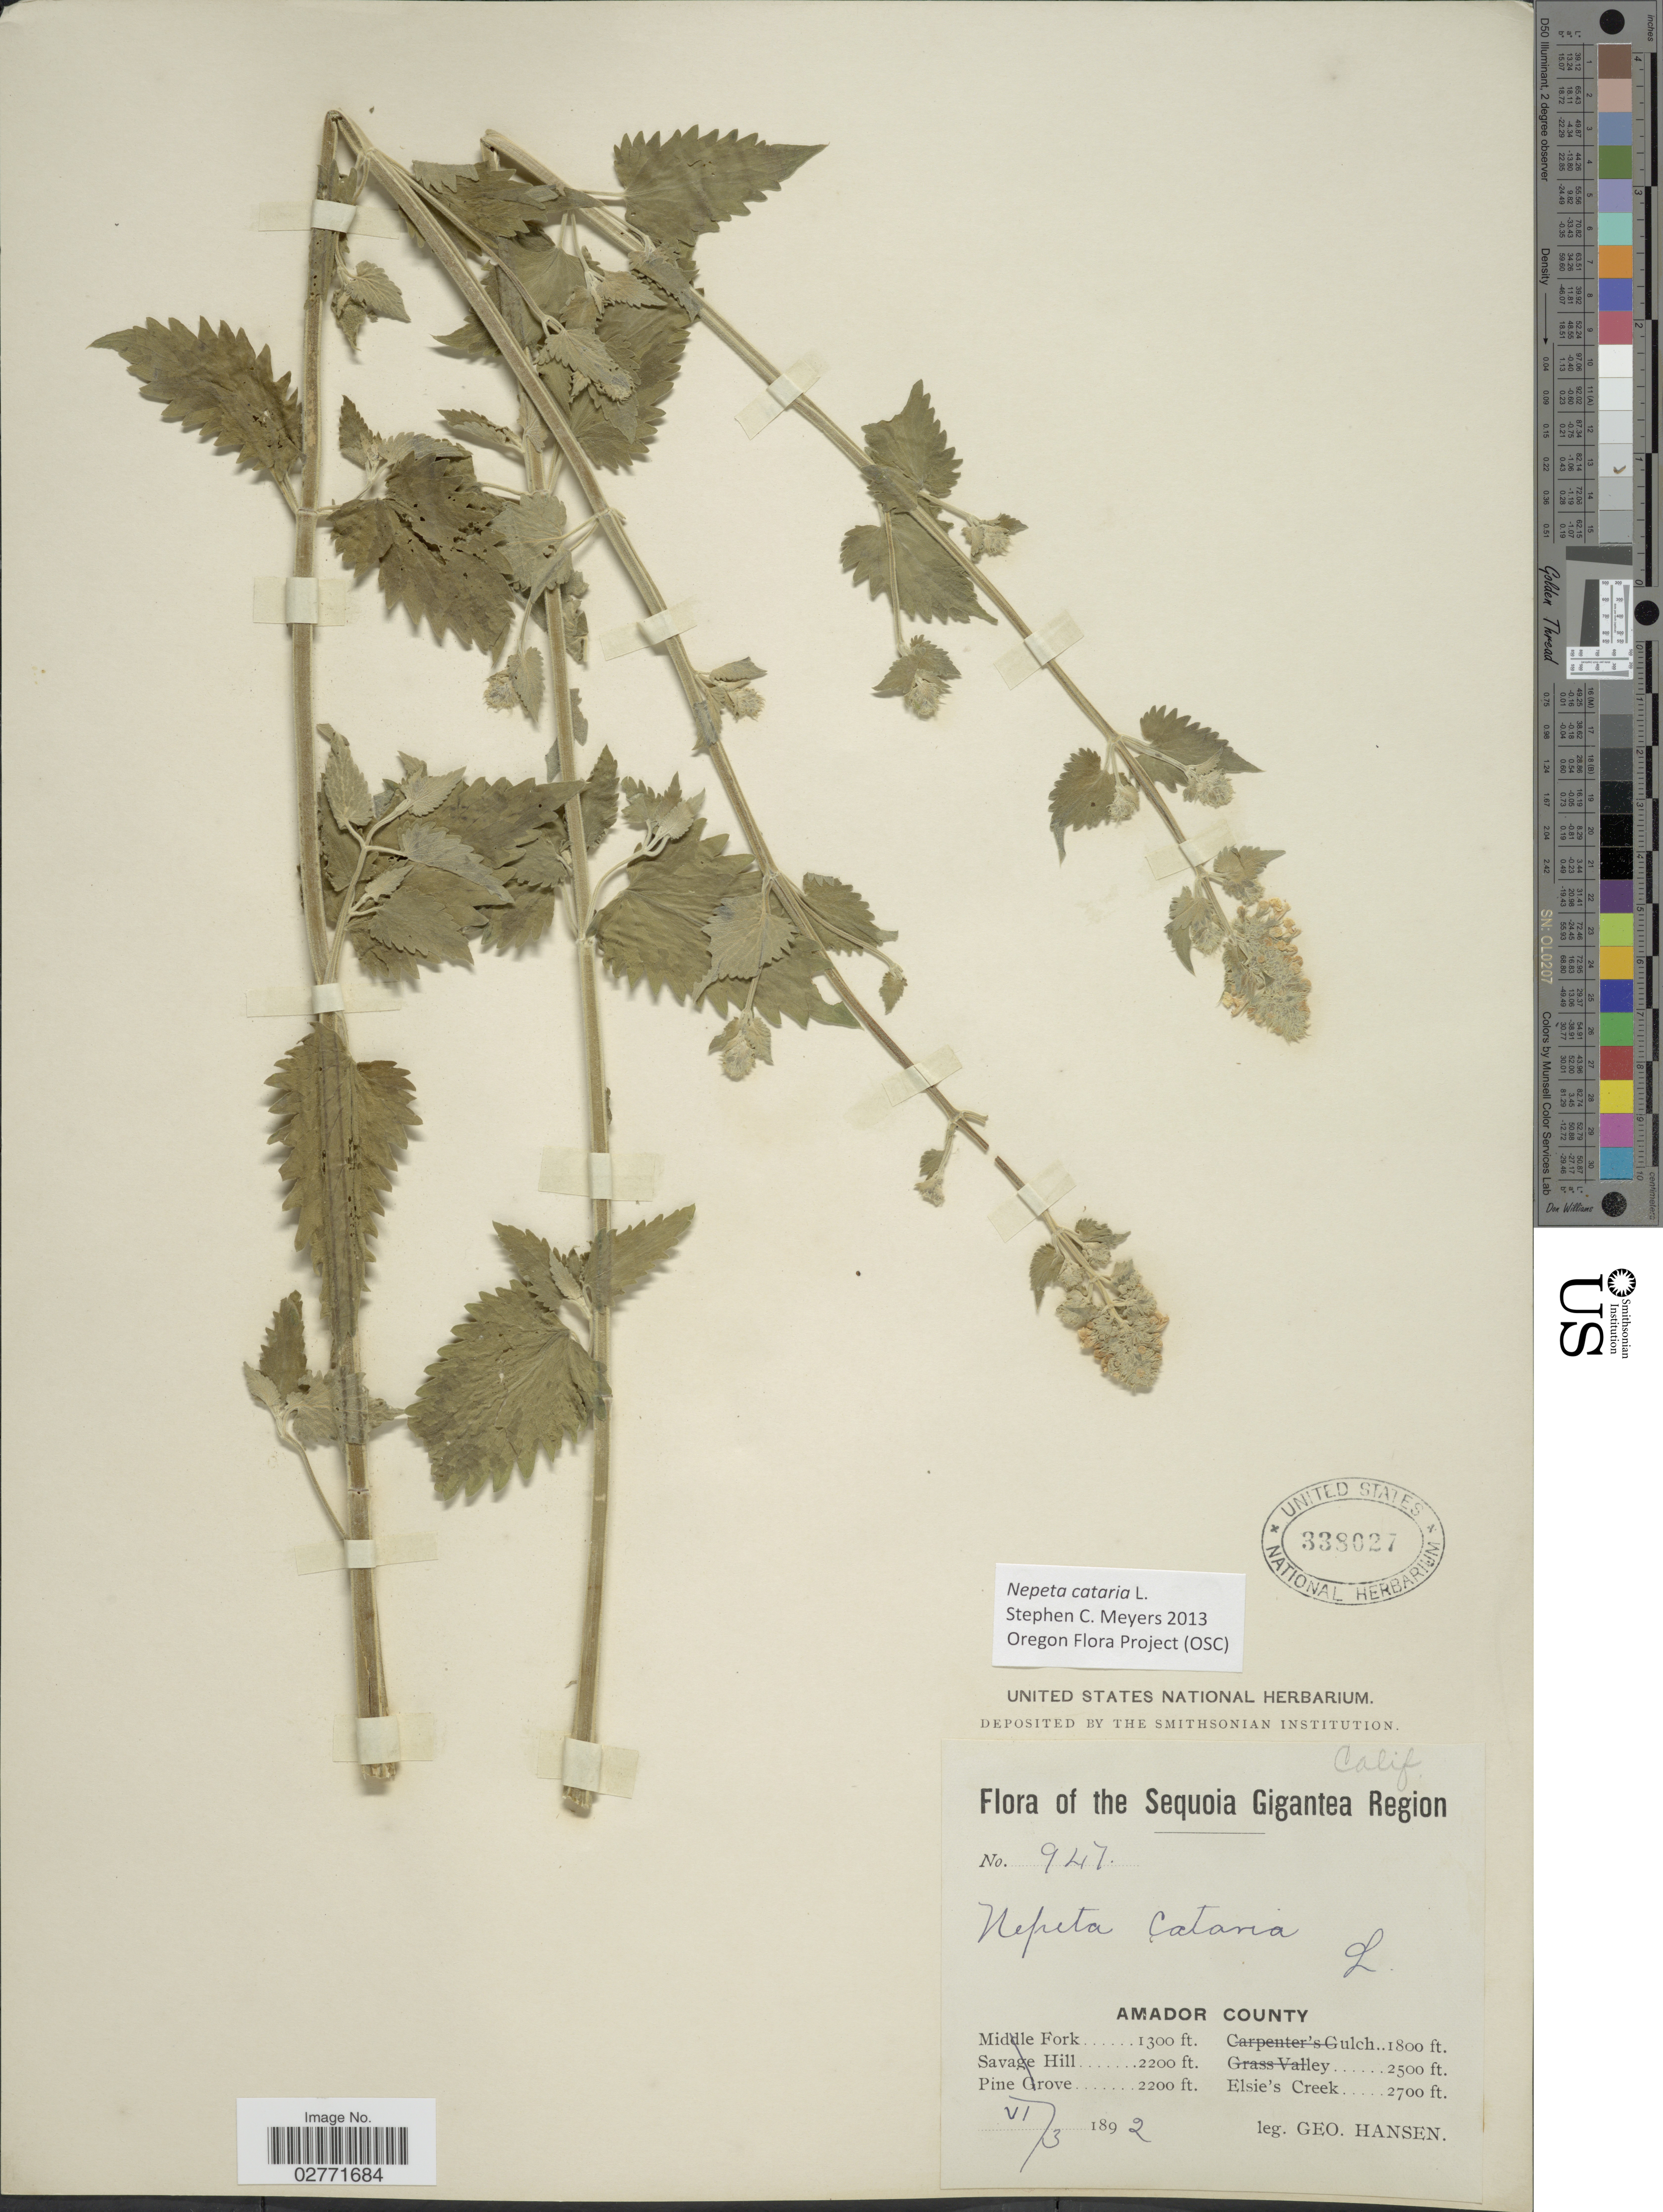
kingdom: Plantae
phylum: Tracheophyta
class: Magnoliopsida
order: Lamiales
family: Lamiaceae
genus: Nepeta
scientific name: Nepeta cataria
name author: L.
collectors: G. Hansen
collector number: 947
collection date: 1892-06-03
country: United States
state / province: California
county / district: Amador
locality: Sequoia Gigantea Region. Amador County. Elsie's Creek.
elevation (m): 823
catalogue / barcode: US 338027